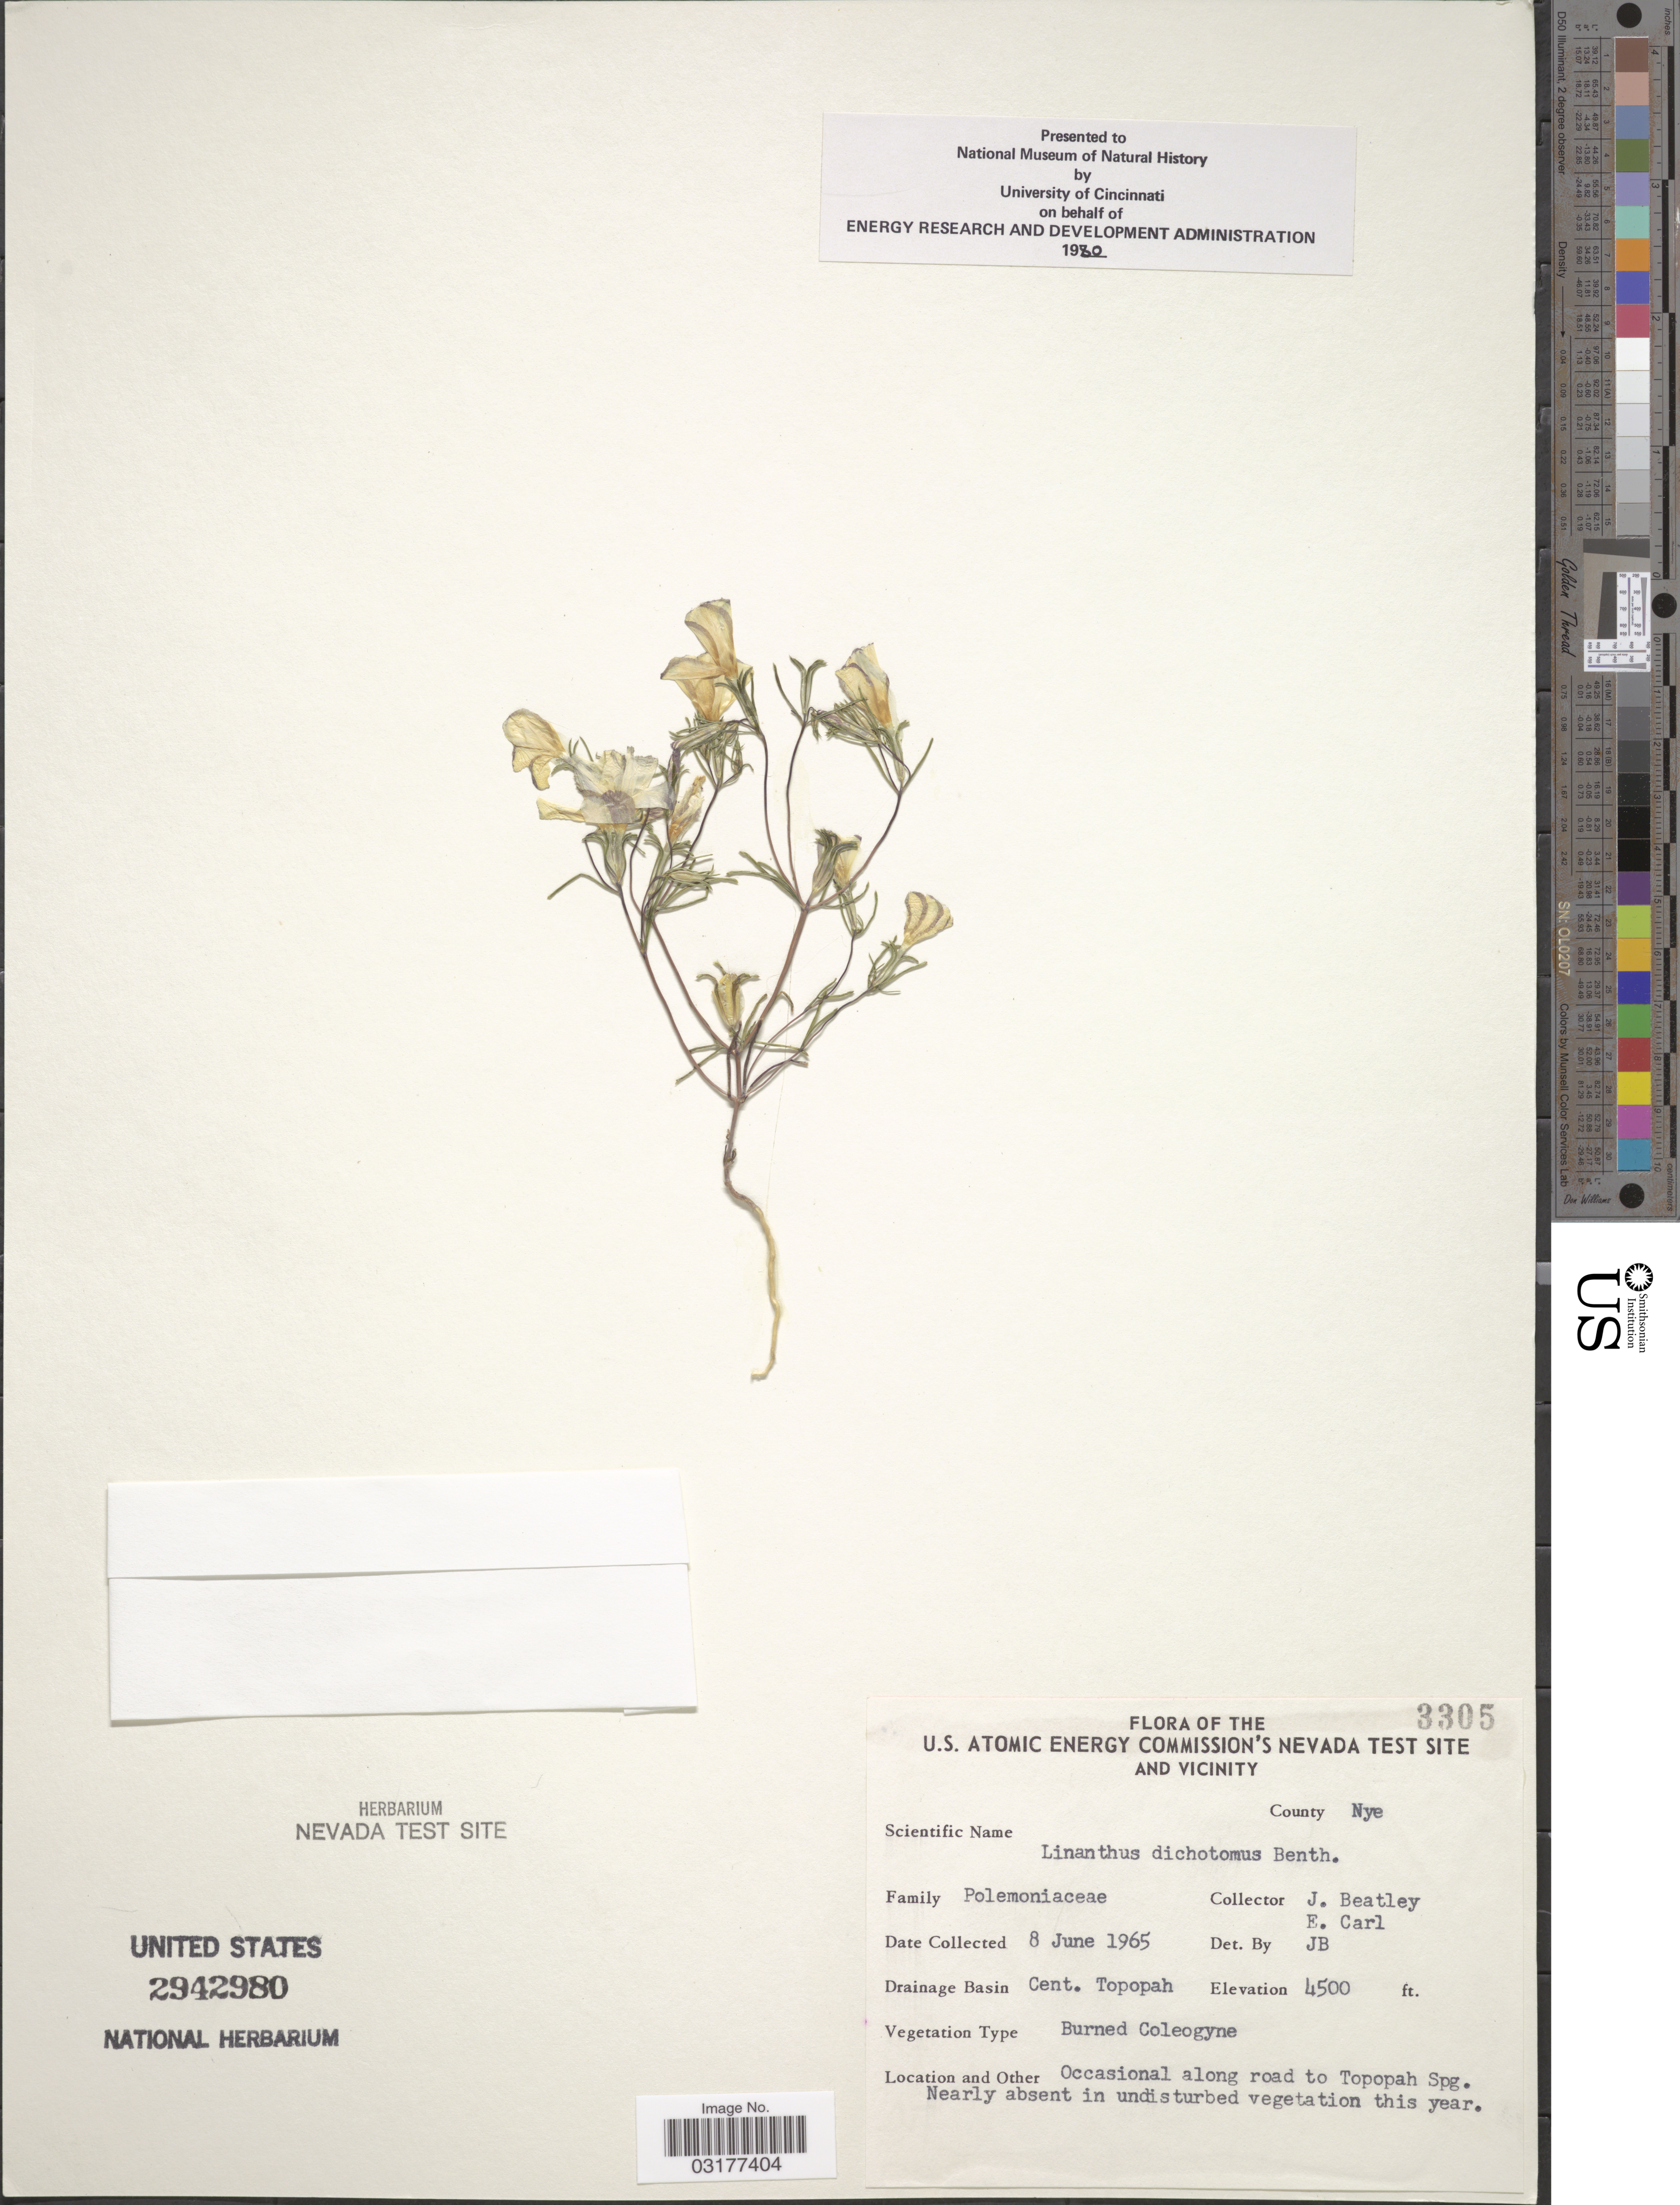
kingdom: Plantae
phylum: Tracheophyta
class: Magnoliopsida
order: Ericales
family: Polemoniaceae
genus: Linanthus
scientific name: Linanthus dichotomus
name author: Benth.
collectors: J. C. Beatley & E. Carl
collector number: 3305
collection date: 1965-06-08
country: United States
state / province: Nevada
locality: The U.S. Atomic Energy Commission's Nevada Test Site and Vicinity. County Nye. Drainage Basin Cent. Topopah. Occasional along road to Topopah Spg.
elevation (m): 1372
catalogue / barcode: US 2942980